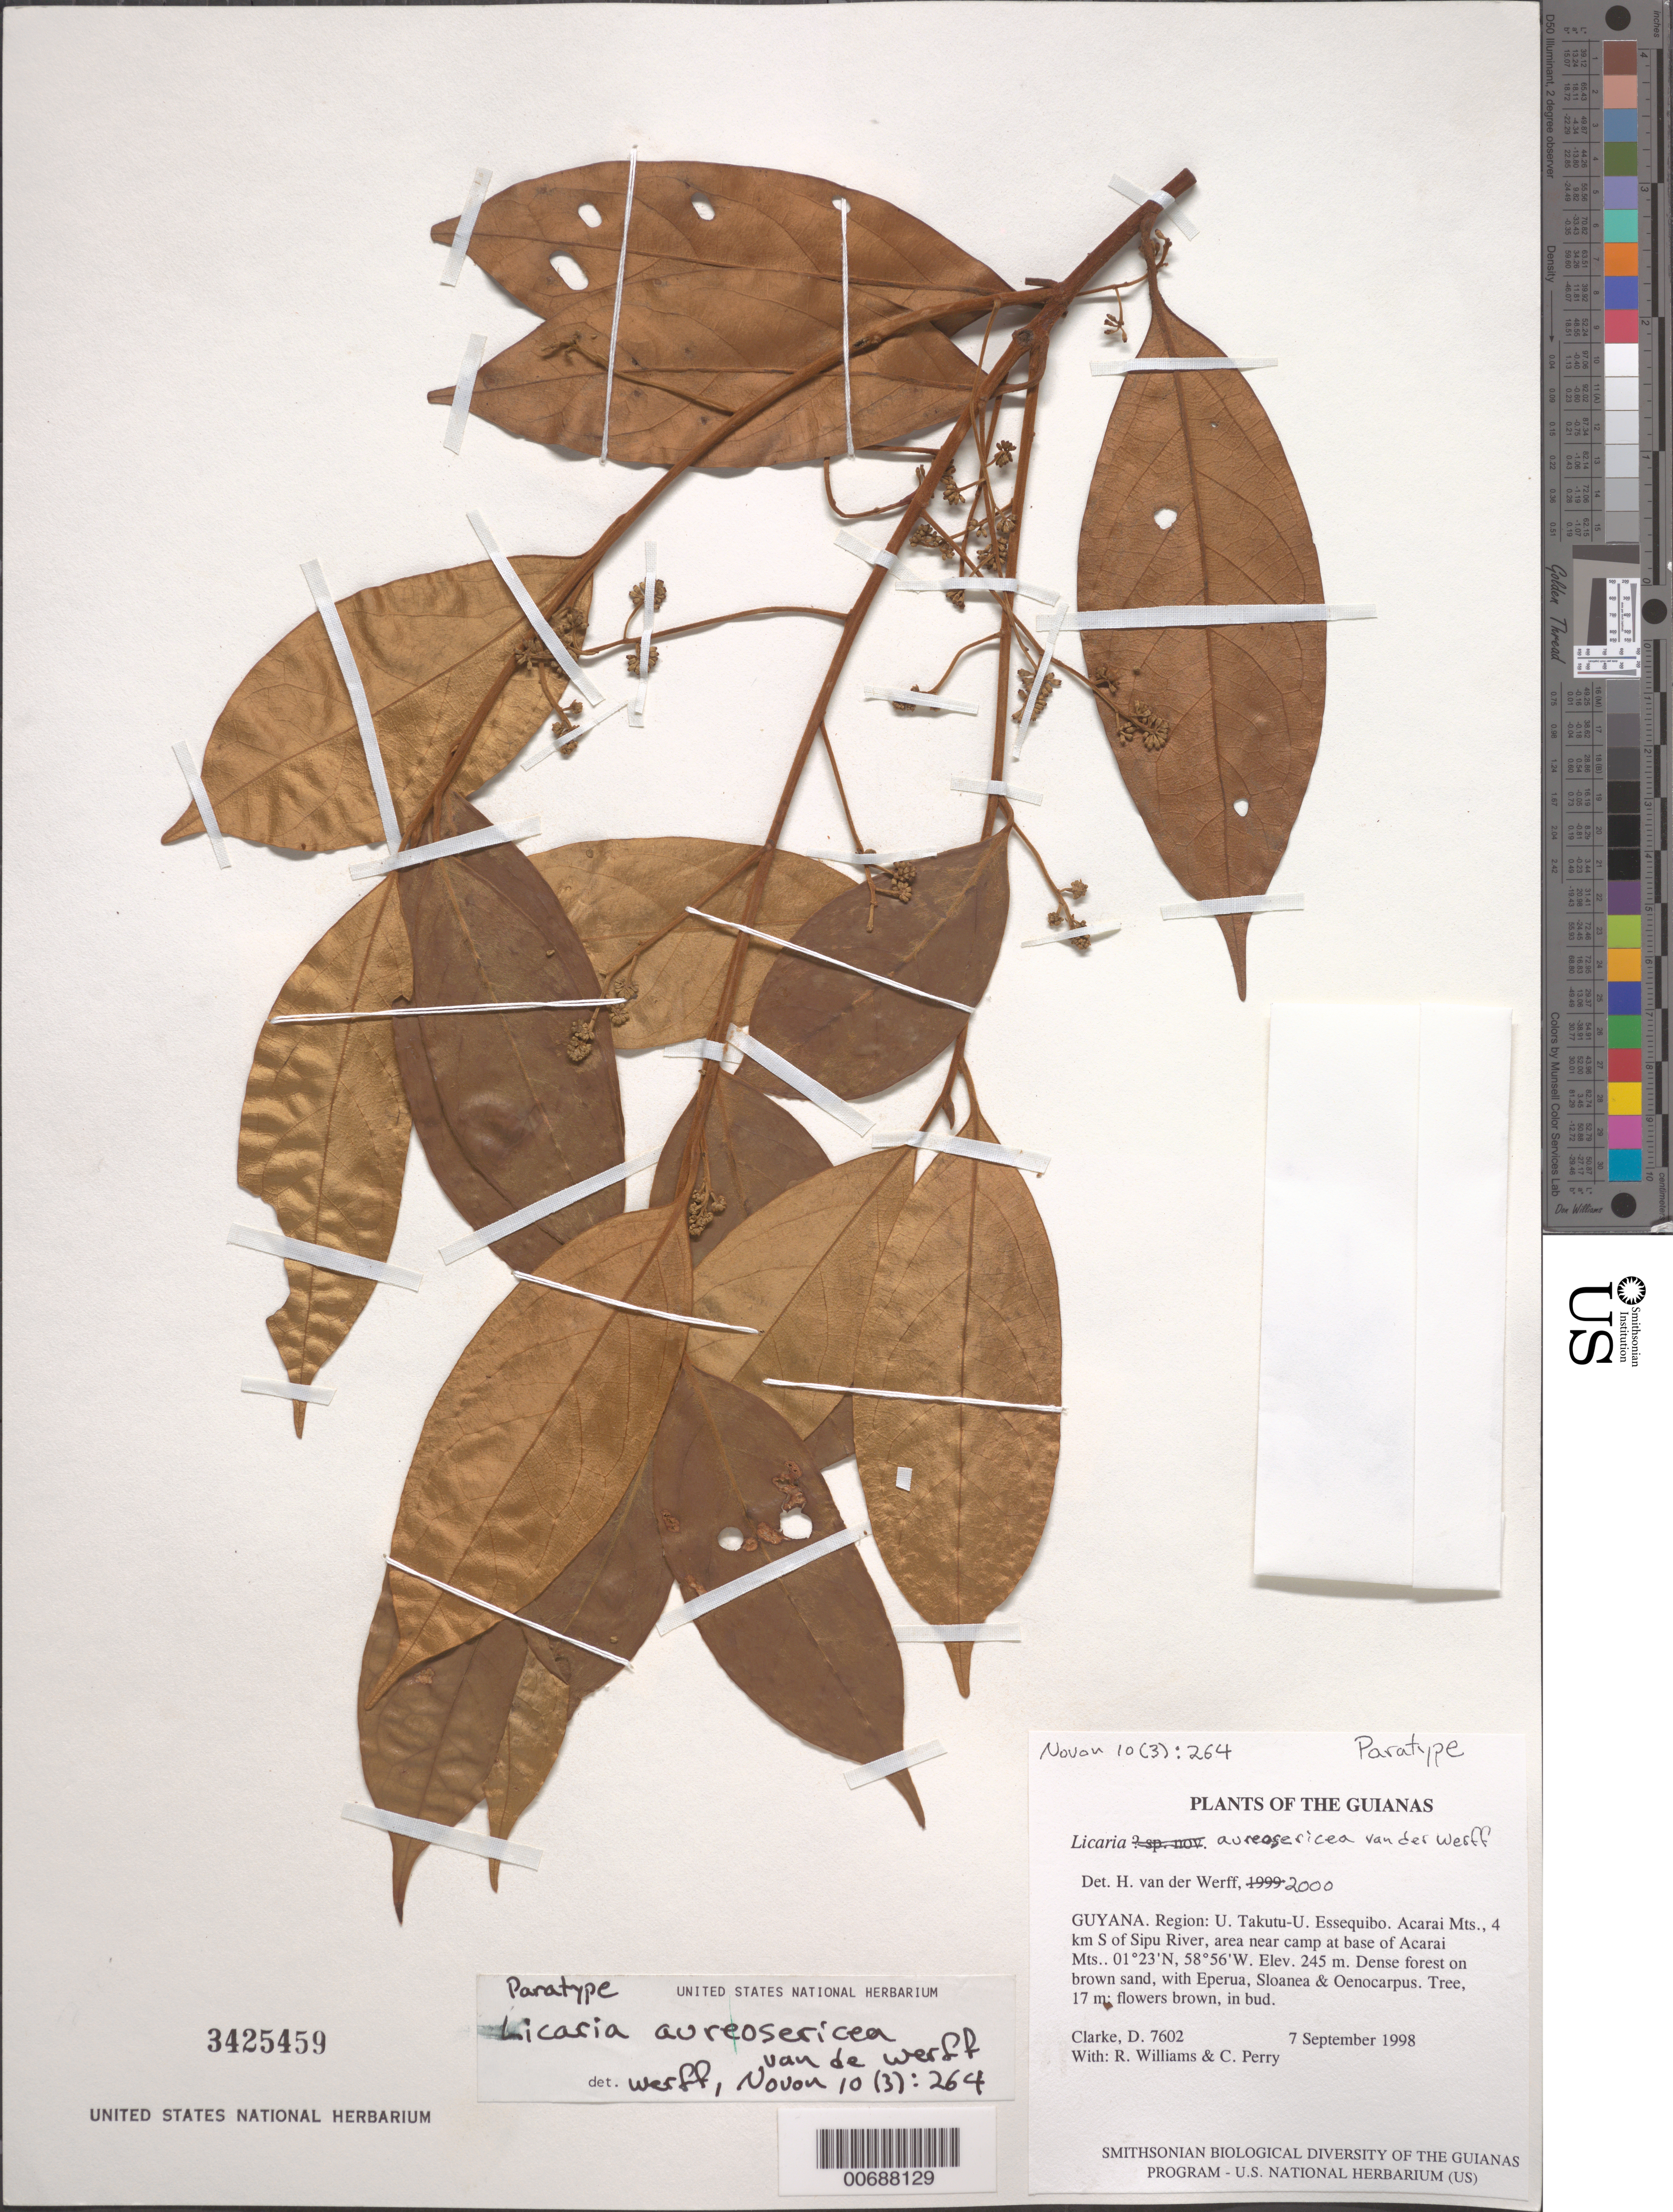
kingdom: Plantae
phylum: Tracheophyta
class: Magnoliopsida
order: Laurales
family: Lauraceae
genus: Licaria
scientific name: Licaria aureosericea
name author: van der Werff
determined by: van der Werff, H., (MO), Missouri Botanical Garden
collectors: H. D. Clarke, R. Williams & C. Perry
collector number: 7602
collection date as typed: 7 September 1998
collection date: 1998-09-07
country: Guyana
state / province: U. Takutu-U. Essequibo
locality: Acarai Mts., 4 km S of Sipu River, area near camp at base of Acarai Mts.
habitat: Dense forest on brown sand, with Eperua, Sloanea & Oenocarpus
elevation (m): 245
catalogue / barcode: US 3425459